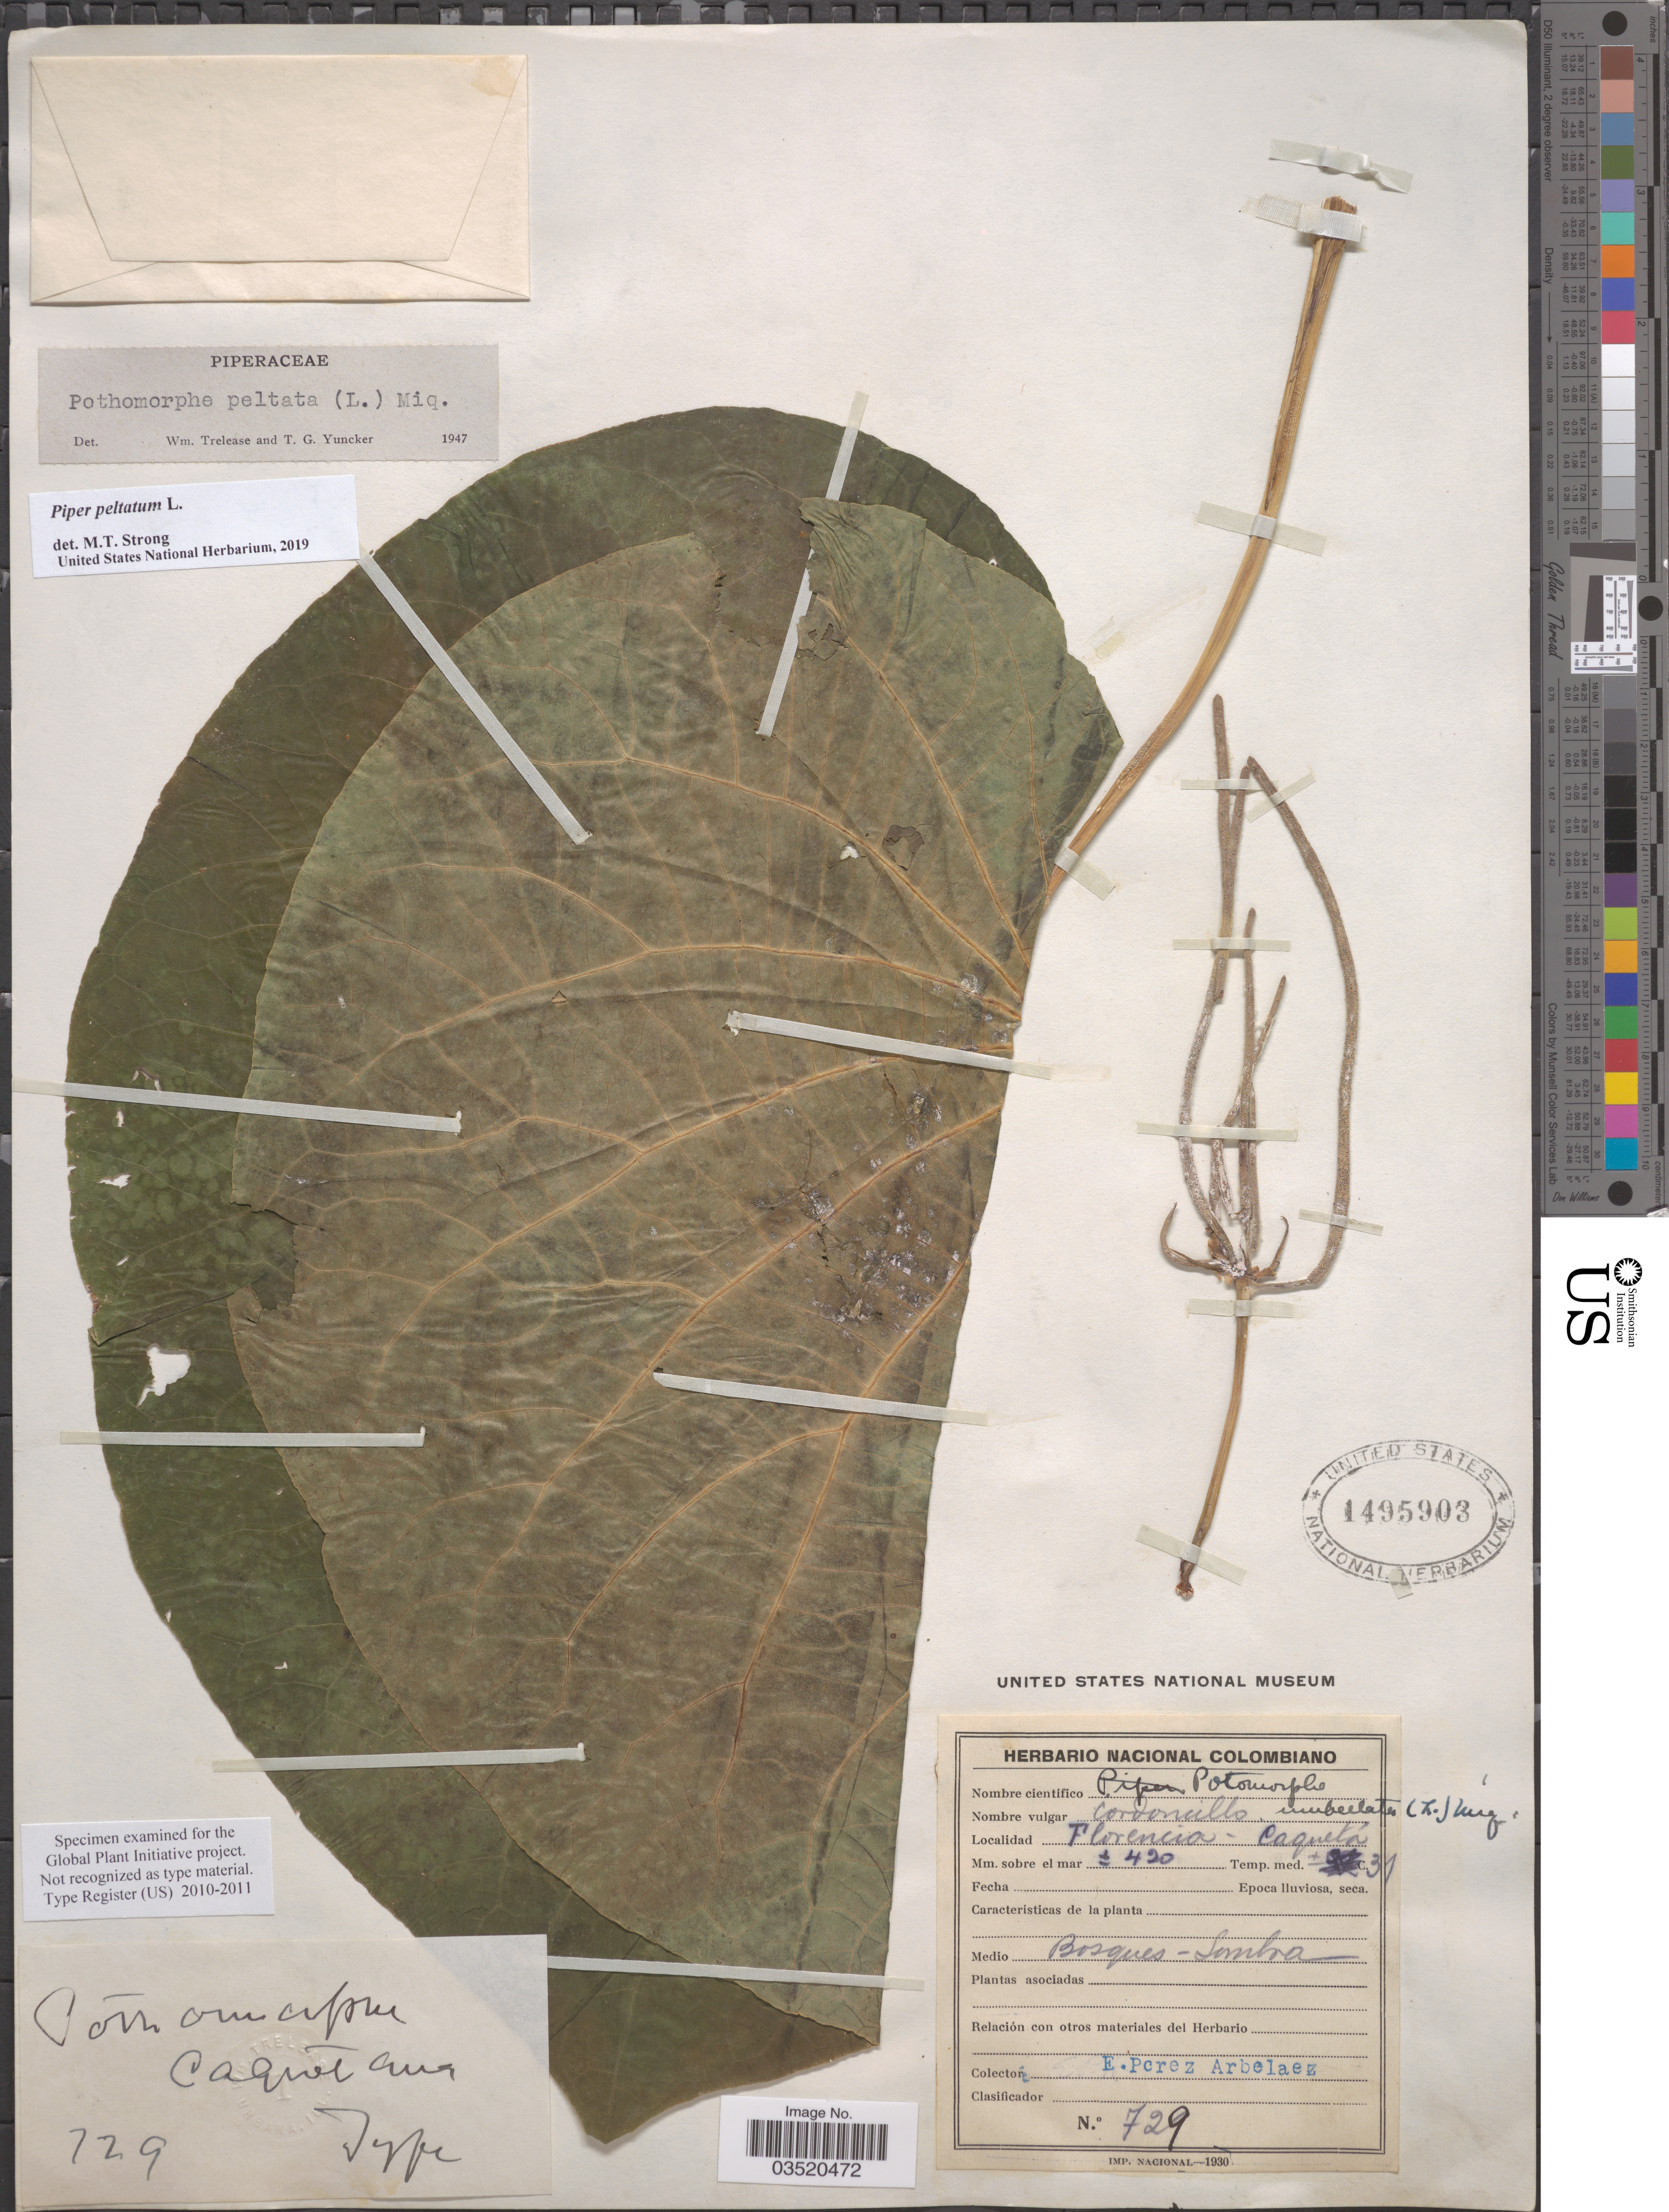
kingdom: Plantae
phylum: Tracheophyta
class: Magnoliopsida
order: Piperales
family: Piperaceae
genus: Piper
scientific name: Piper peltatum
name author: L.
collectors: E. Pérez Arbeláez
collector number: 729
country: Colombia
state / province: Caquetá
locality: Florencia.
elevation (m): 420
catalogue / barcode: US 1495903